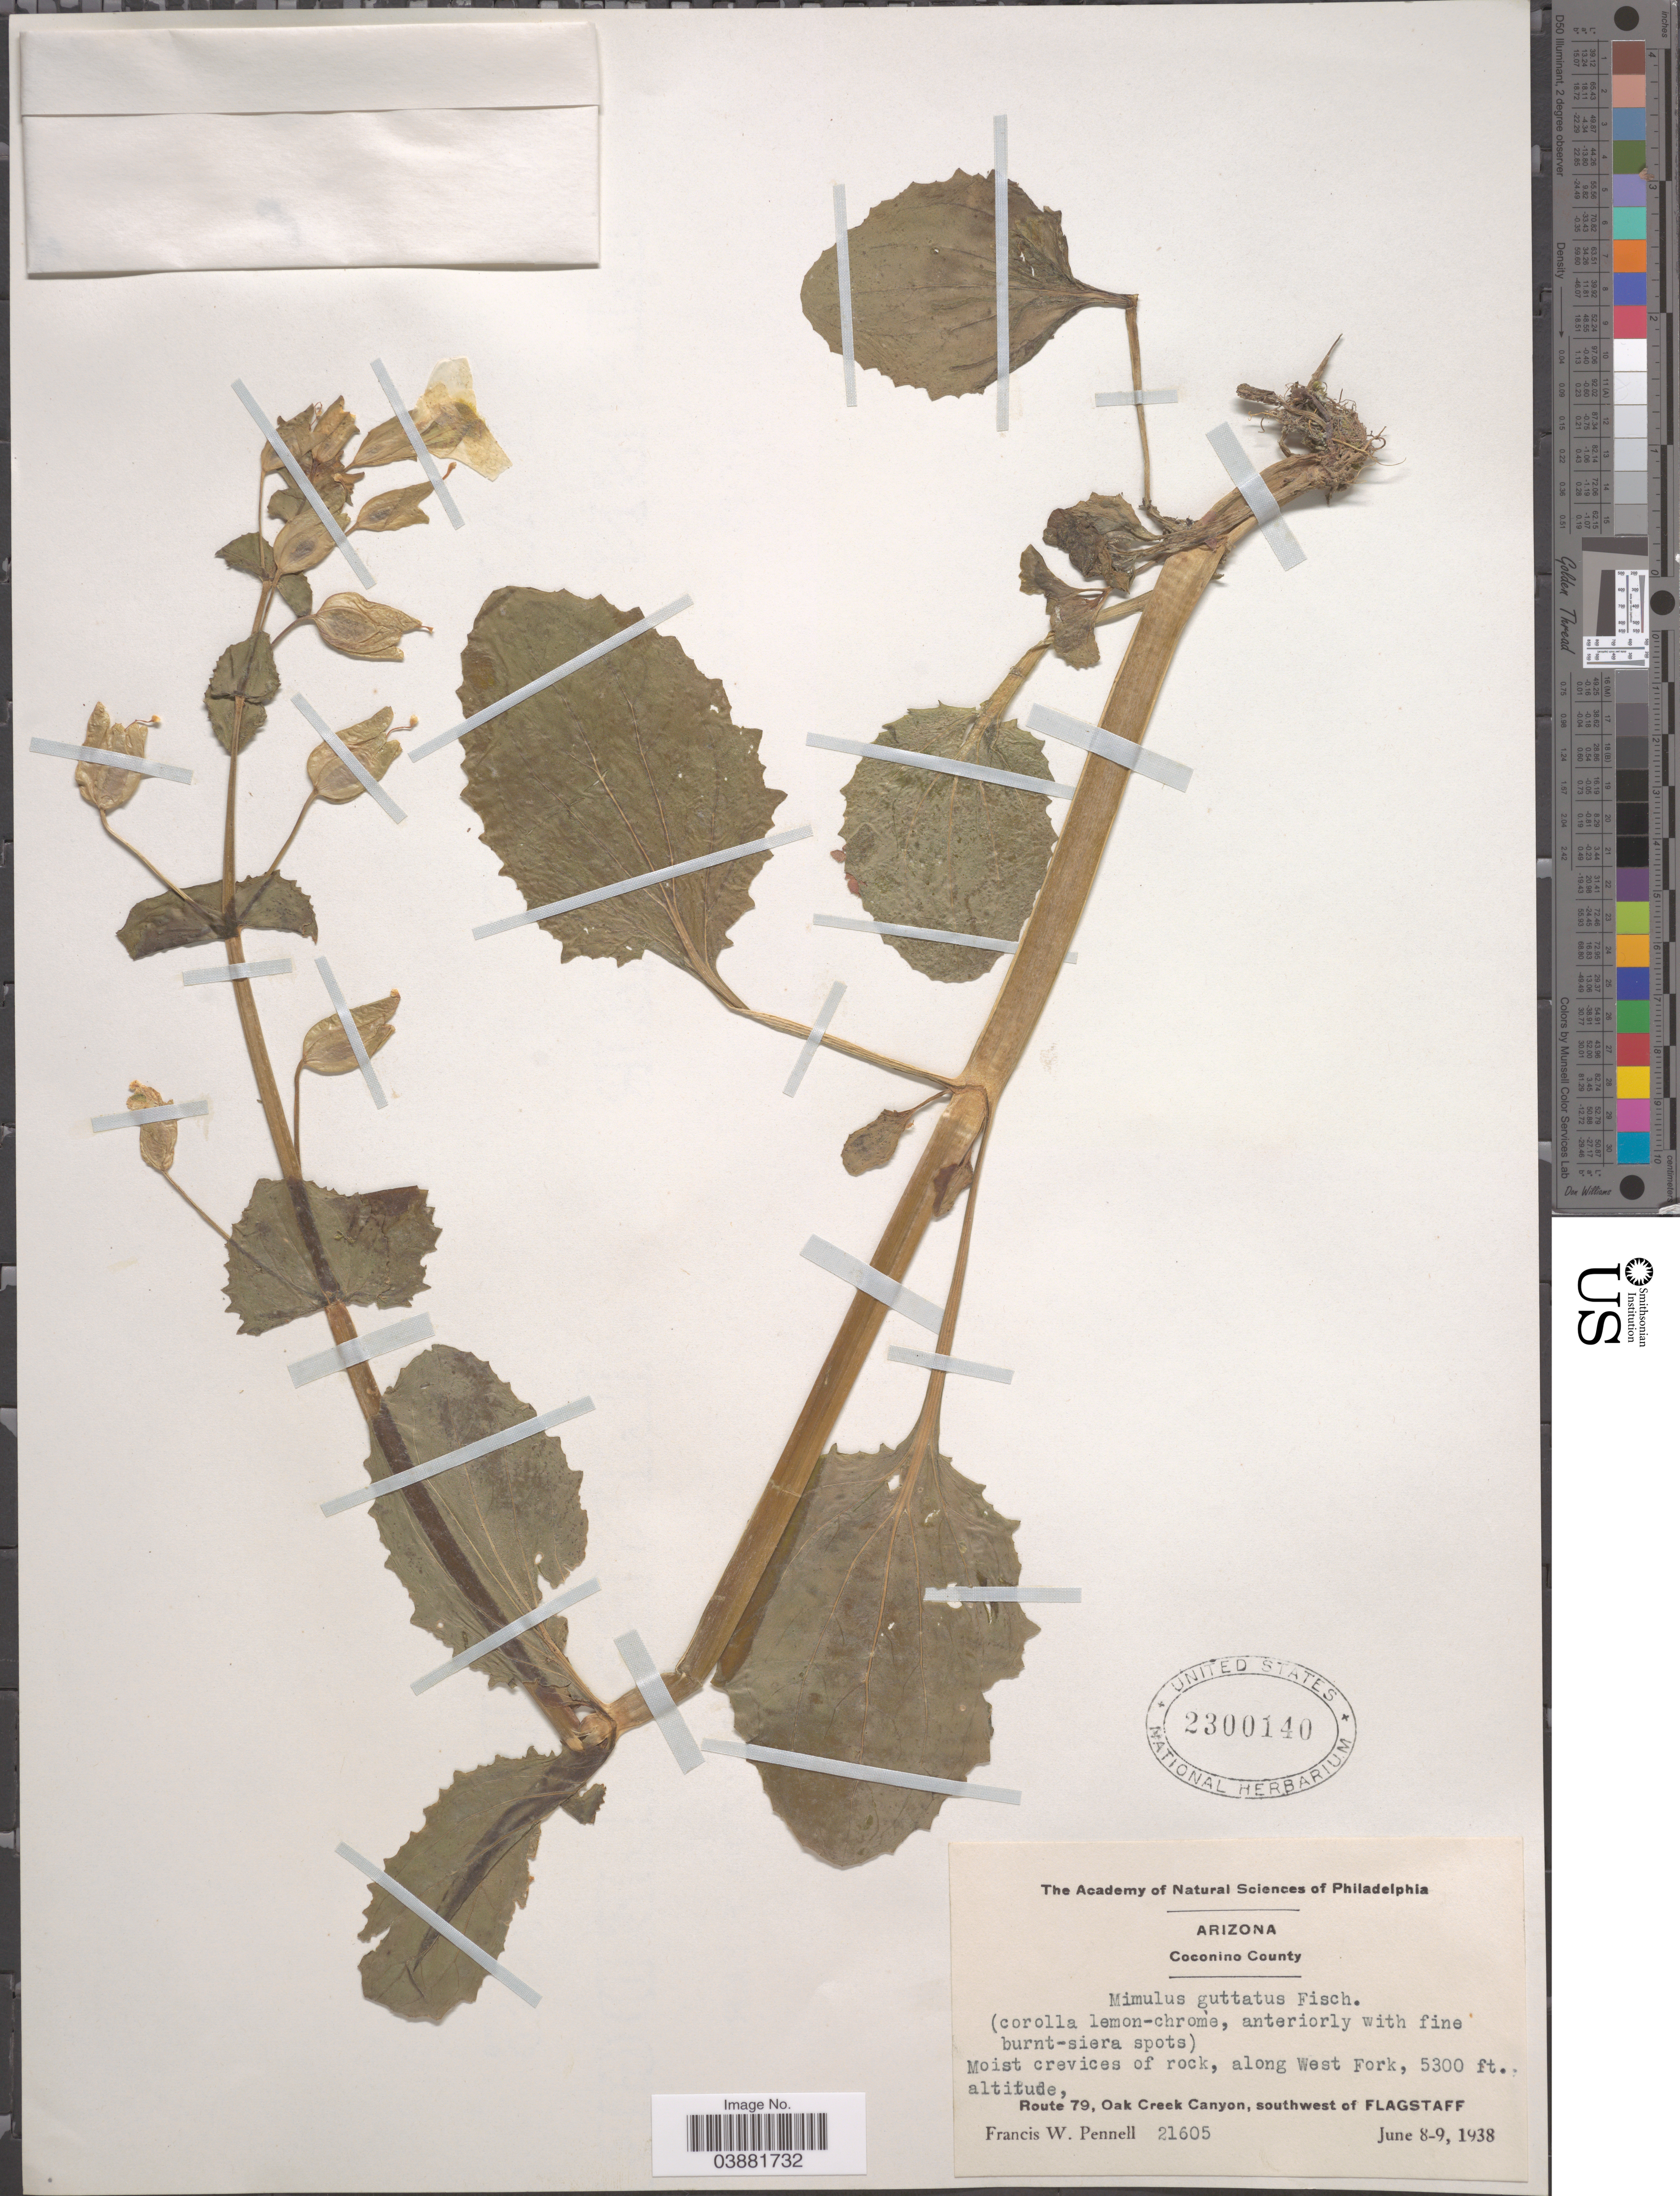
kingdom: Plantae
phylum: Tracheophyta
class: Magnoliopsida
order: Lamiales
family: Phrymaceae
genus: Mimulus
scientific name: Mimulus guttatus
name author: DC.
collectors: F. W. Pennell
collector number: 21605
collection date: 1938-06-08/1938-06-09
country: United States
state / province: Arizona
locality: Coconino County. Along West Fork, Route 79, Oak Creek Canyon, southwest of Flagstaff.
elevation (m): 1615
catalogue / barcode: US 2300140